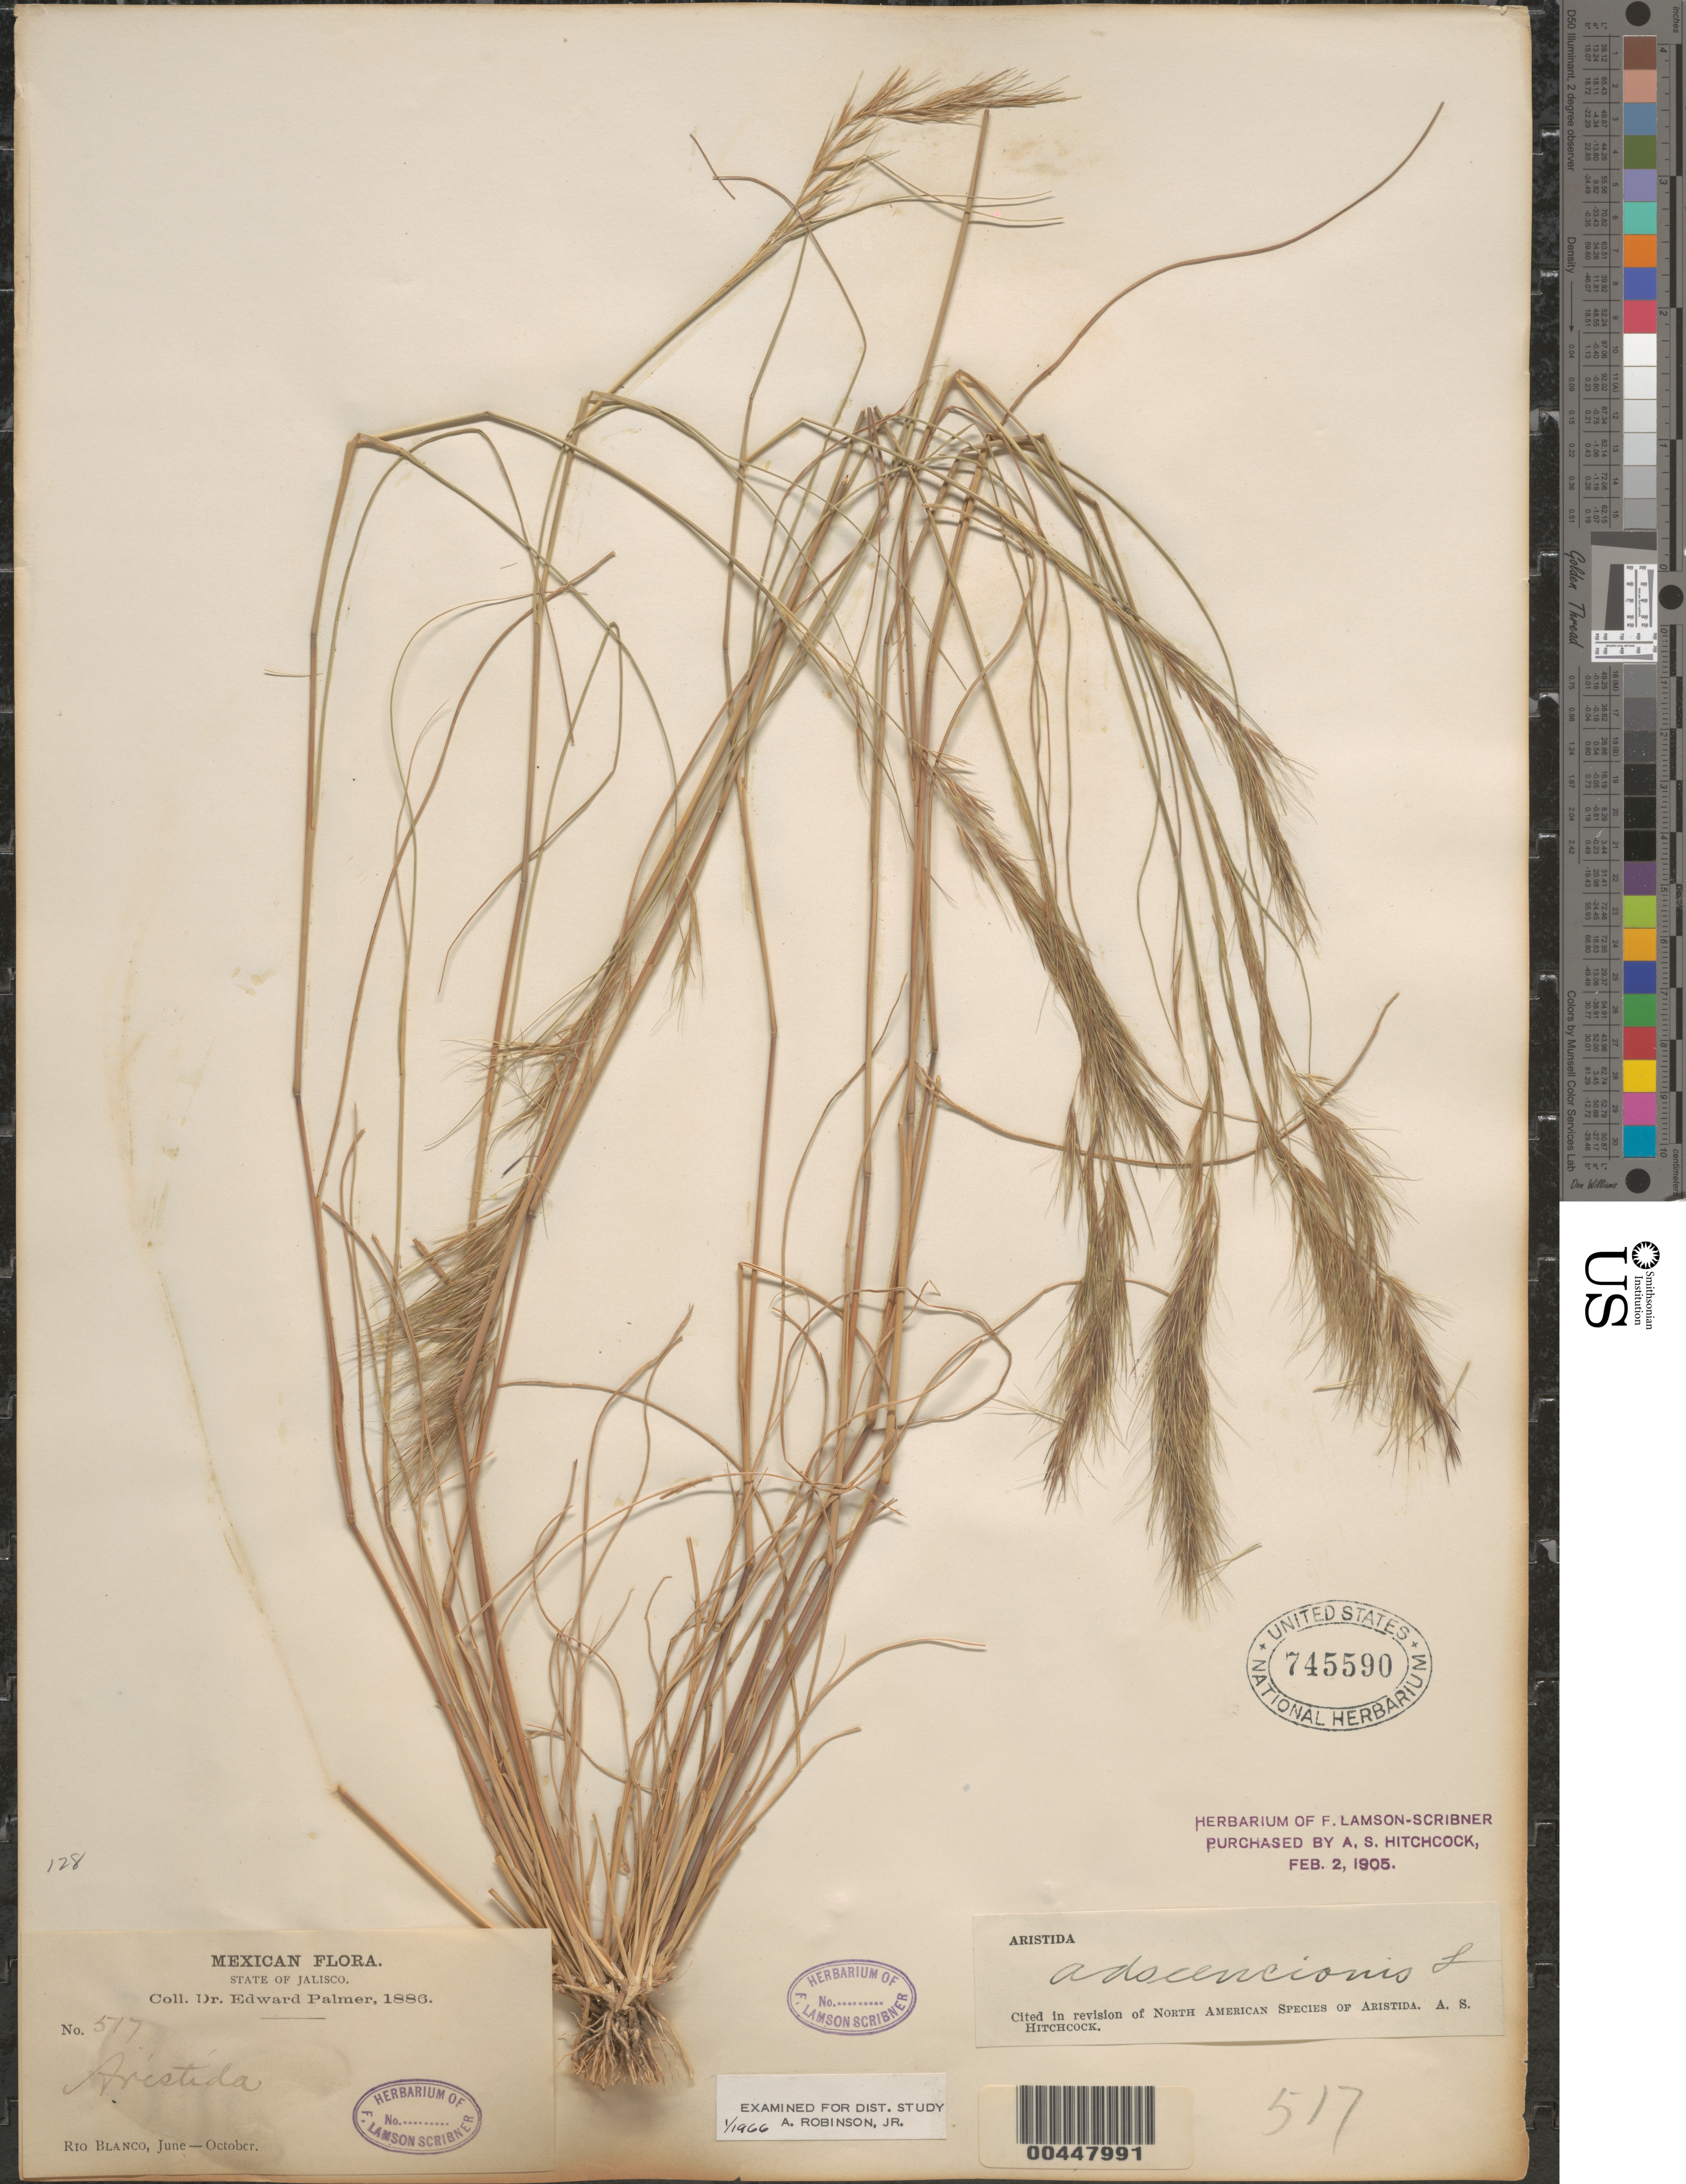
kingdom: Plantae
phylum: Tracheophyta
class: Liliopsida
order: Poales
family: Poaceae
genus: Aristida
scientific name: Aristida adscensionis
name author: L.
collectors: E. Palmer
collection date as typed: Jun 1886 to Oct 1886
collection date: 1886-06/1886-10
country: Mexico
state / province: Jalisco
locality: Rio Blanco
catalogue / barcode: US 745590